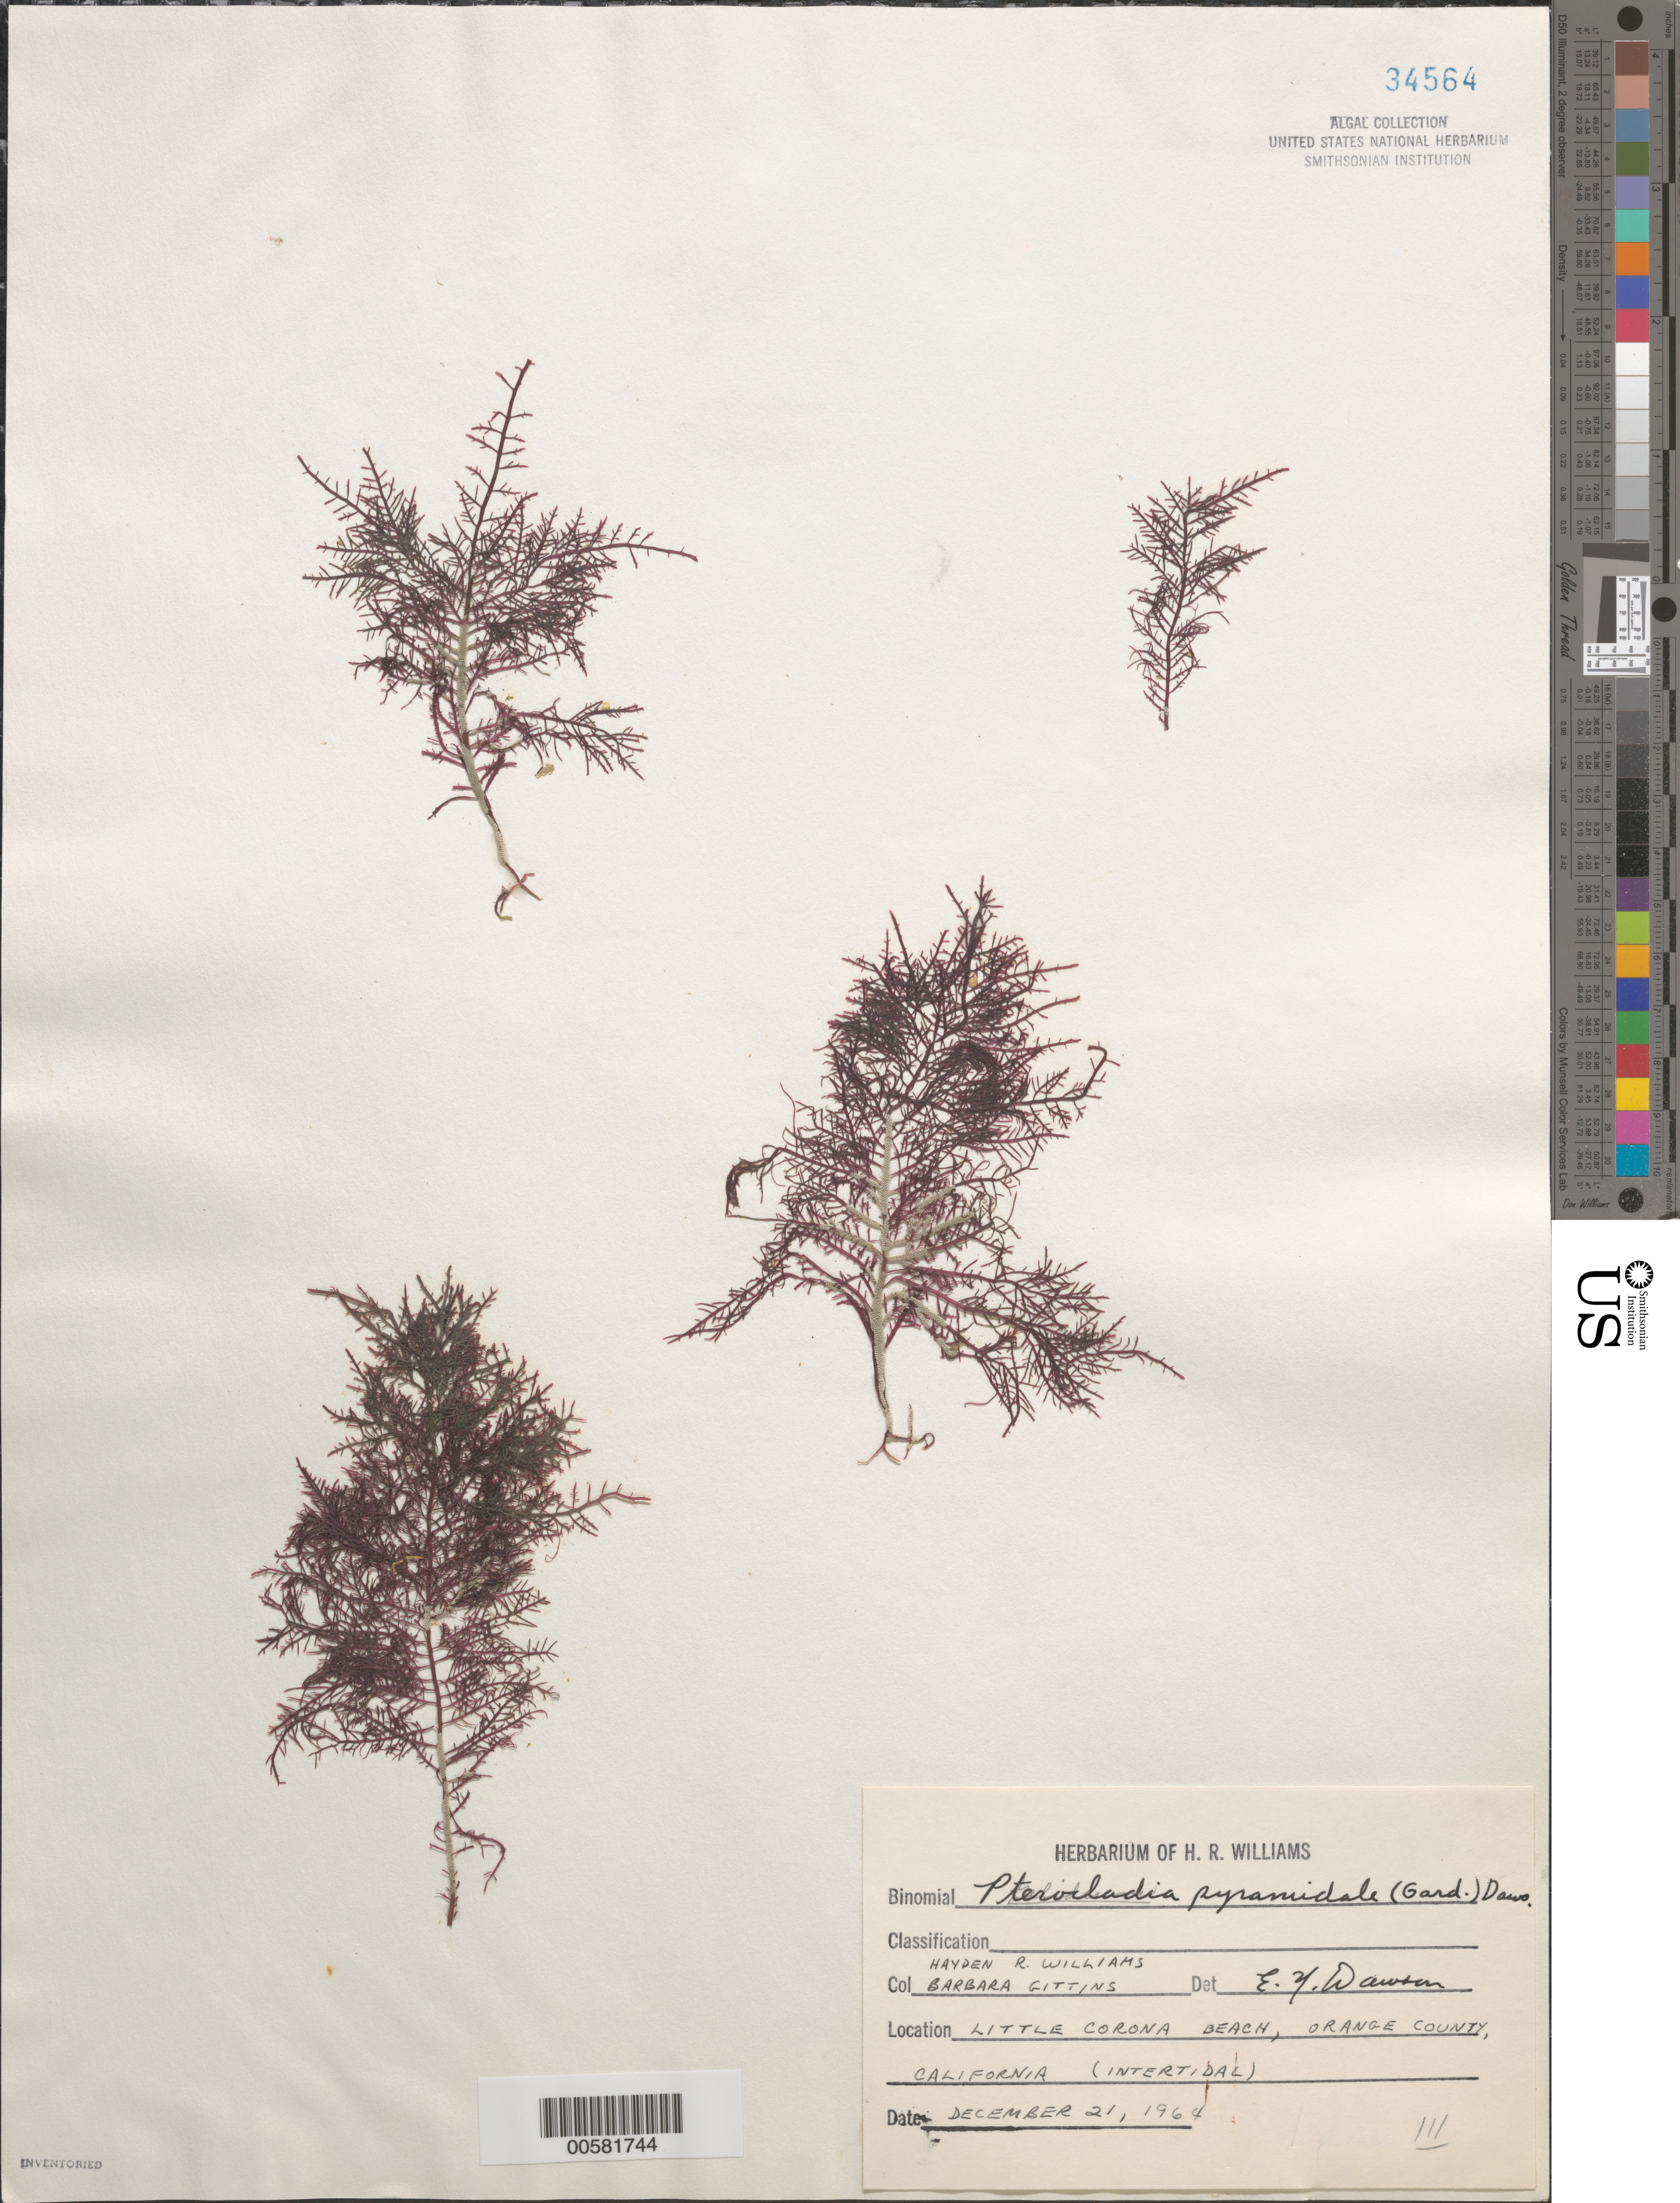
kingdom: Plantae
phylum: Rhodophyta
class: Florideophyceae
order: Gelidiales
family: Pterocladiaceae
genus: Pterocladiella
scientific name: Pterocladiella capillacea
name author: (S.G. Gmel.) Santelices & Hommers.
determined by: Algae name updating Project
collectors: H. R. Williams & B. Gittins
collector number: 111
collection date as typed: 21 Dec 1964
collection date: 1964-12-21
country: United States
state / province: California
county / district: Orange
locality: Little Corona Beach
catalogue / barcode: US 34564